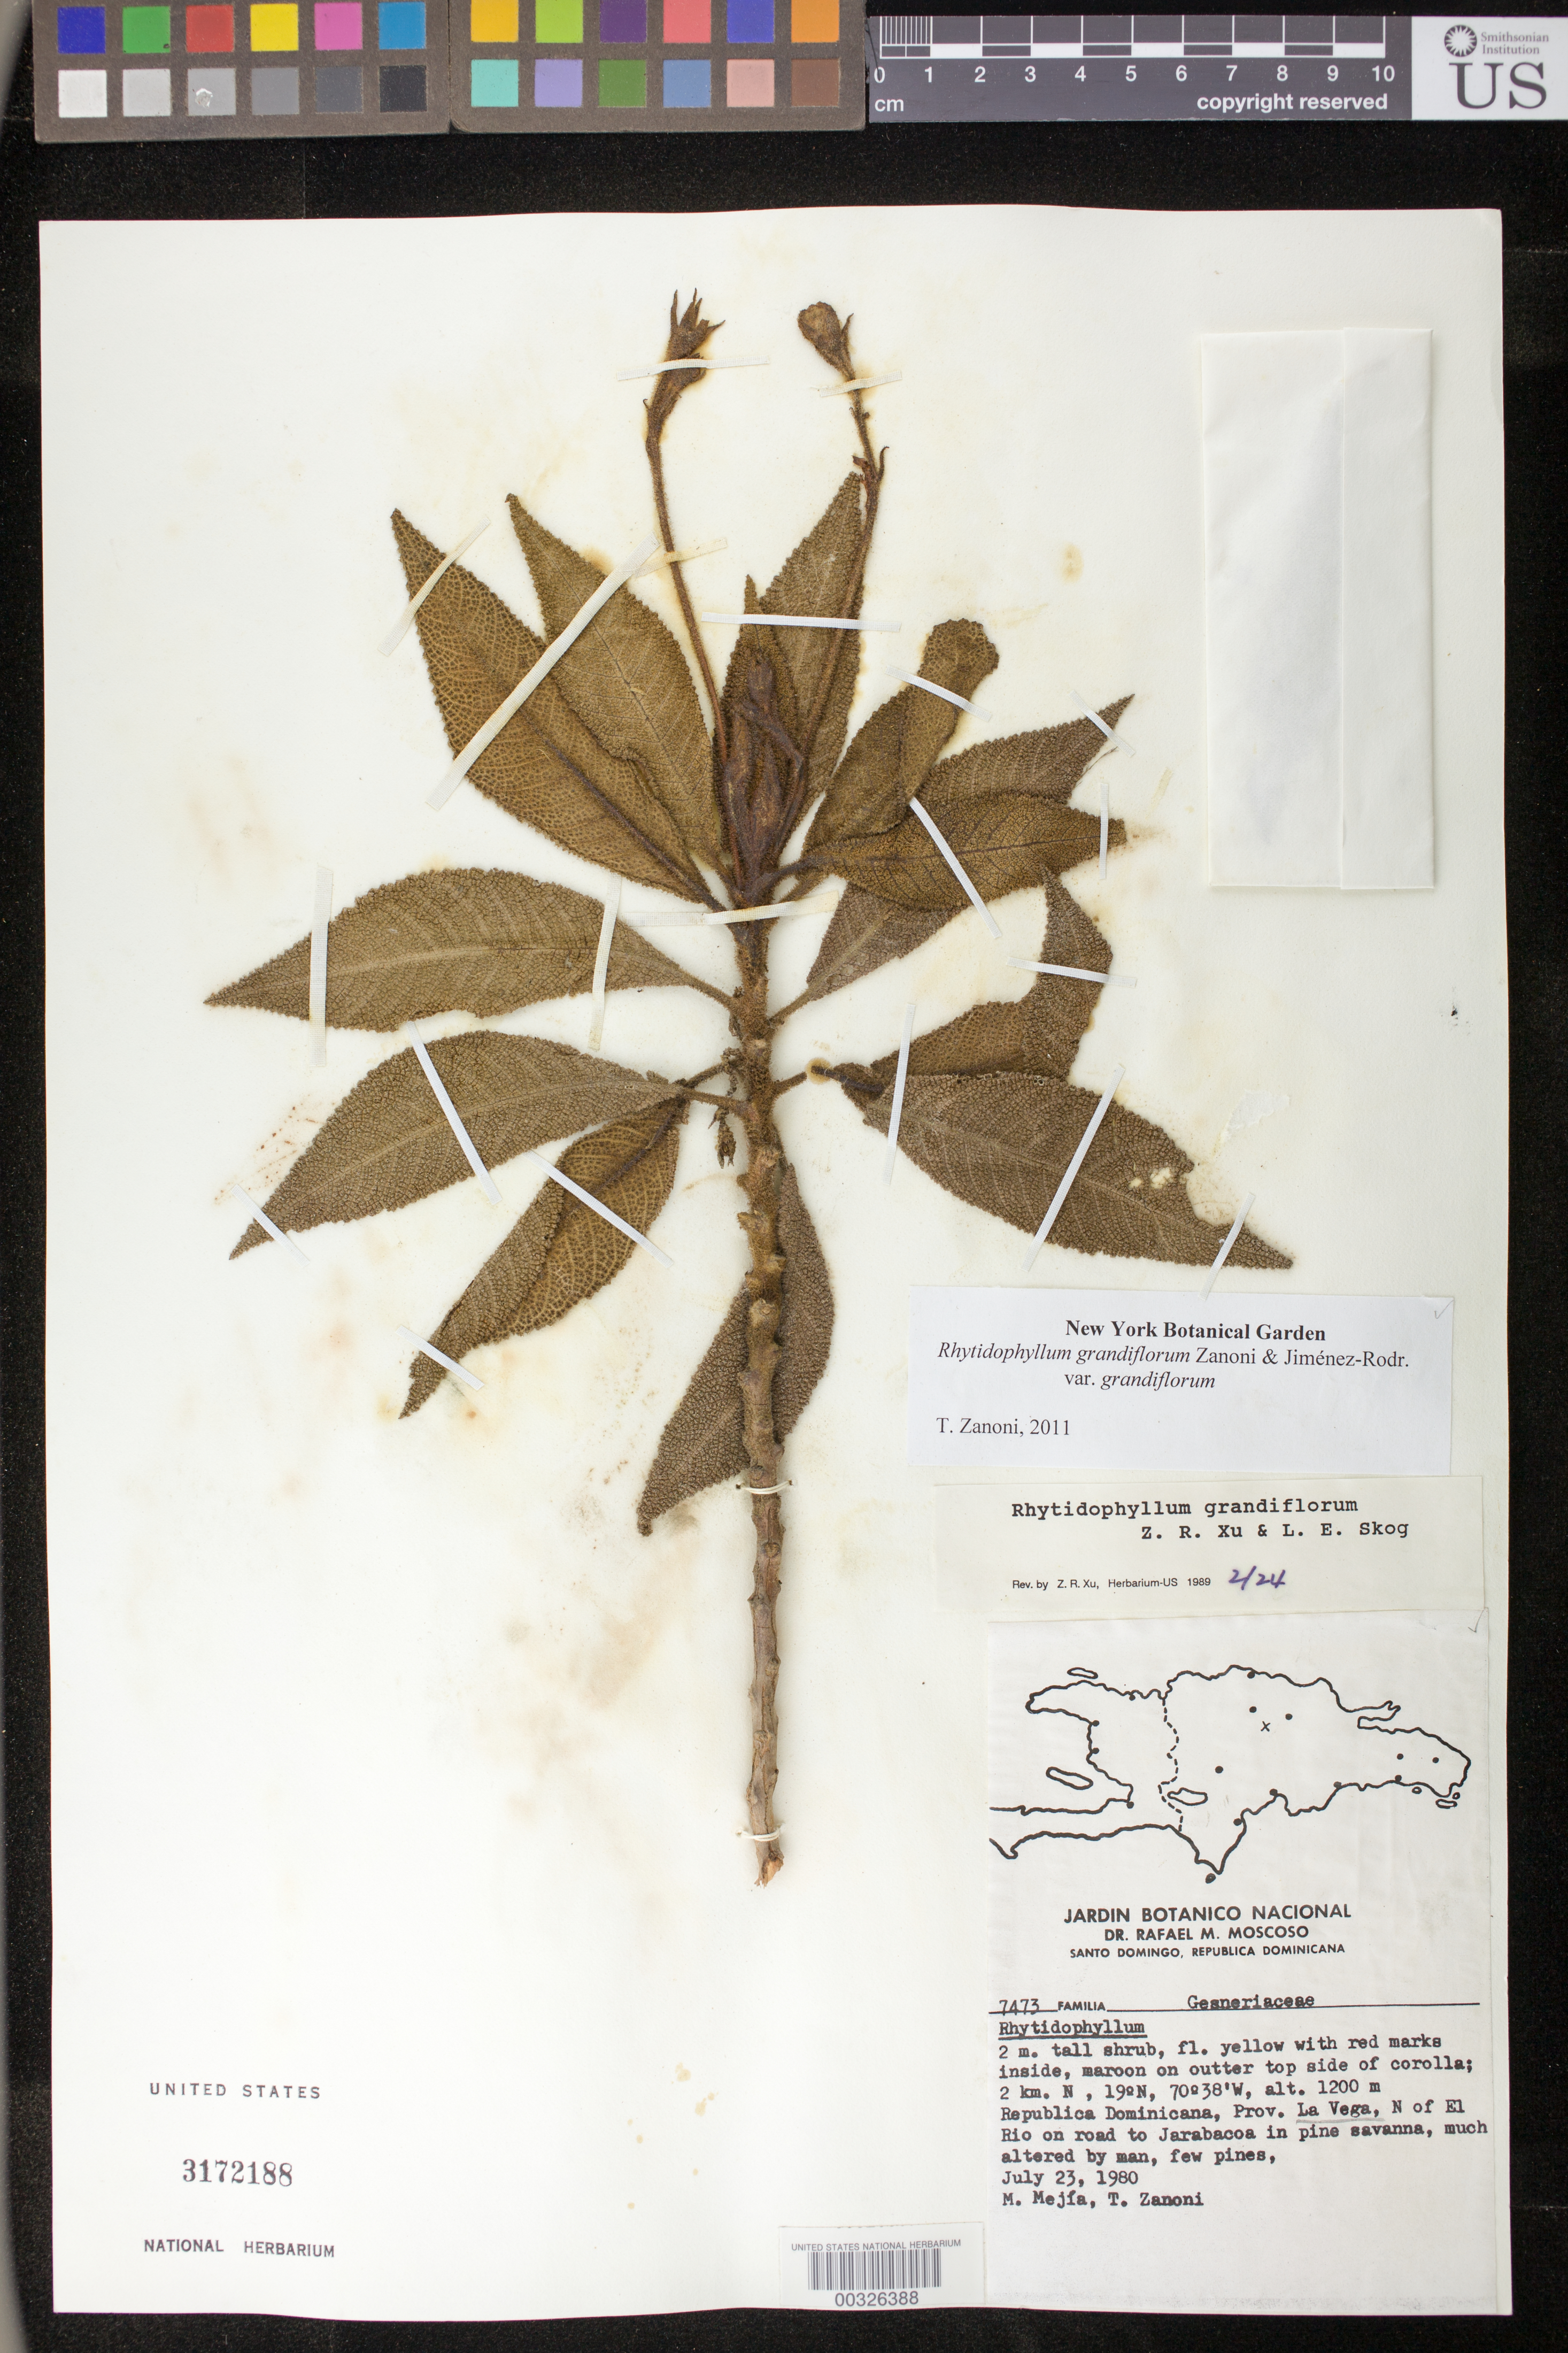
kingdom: Plantae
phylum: Tracheophyta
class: Magnoliopsida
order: Lamiales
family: Gesneriaceae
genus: Rhytidophyllum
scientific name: Rhytidophyllum grandiflorum var. grandiflorum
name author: Z.R. Xu & L.E. Skog ex Zanoni & Jiménez Rodr.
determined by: Zanoni, T. A., (NY), New York Botanical Garden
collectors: M. Mejia & T. A. Zanoni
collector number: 7473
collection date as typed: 23 Jul 1980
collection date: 1980-07-23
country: Dominican Republic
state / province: La Vega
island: Hispaniola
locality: N of El Rio on road to Jarabacoa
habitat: In pine savanna, much altered by man, few pines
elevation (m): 1200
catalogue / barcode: US 3172188